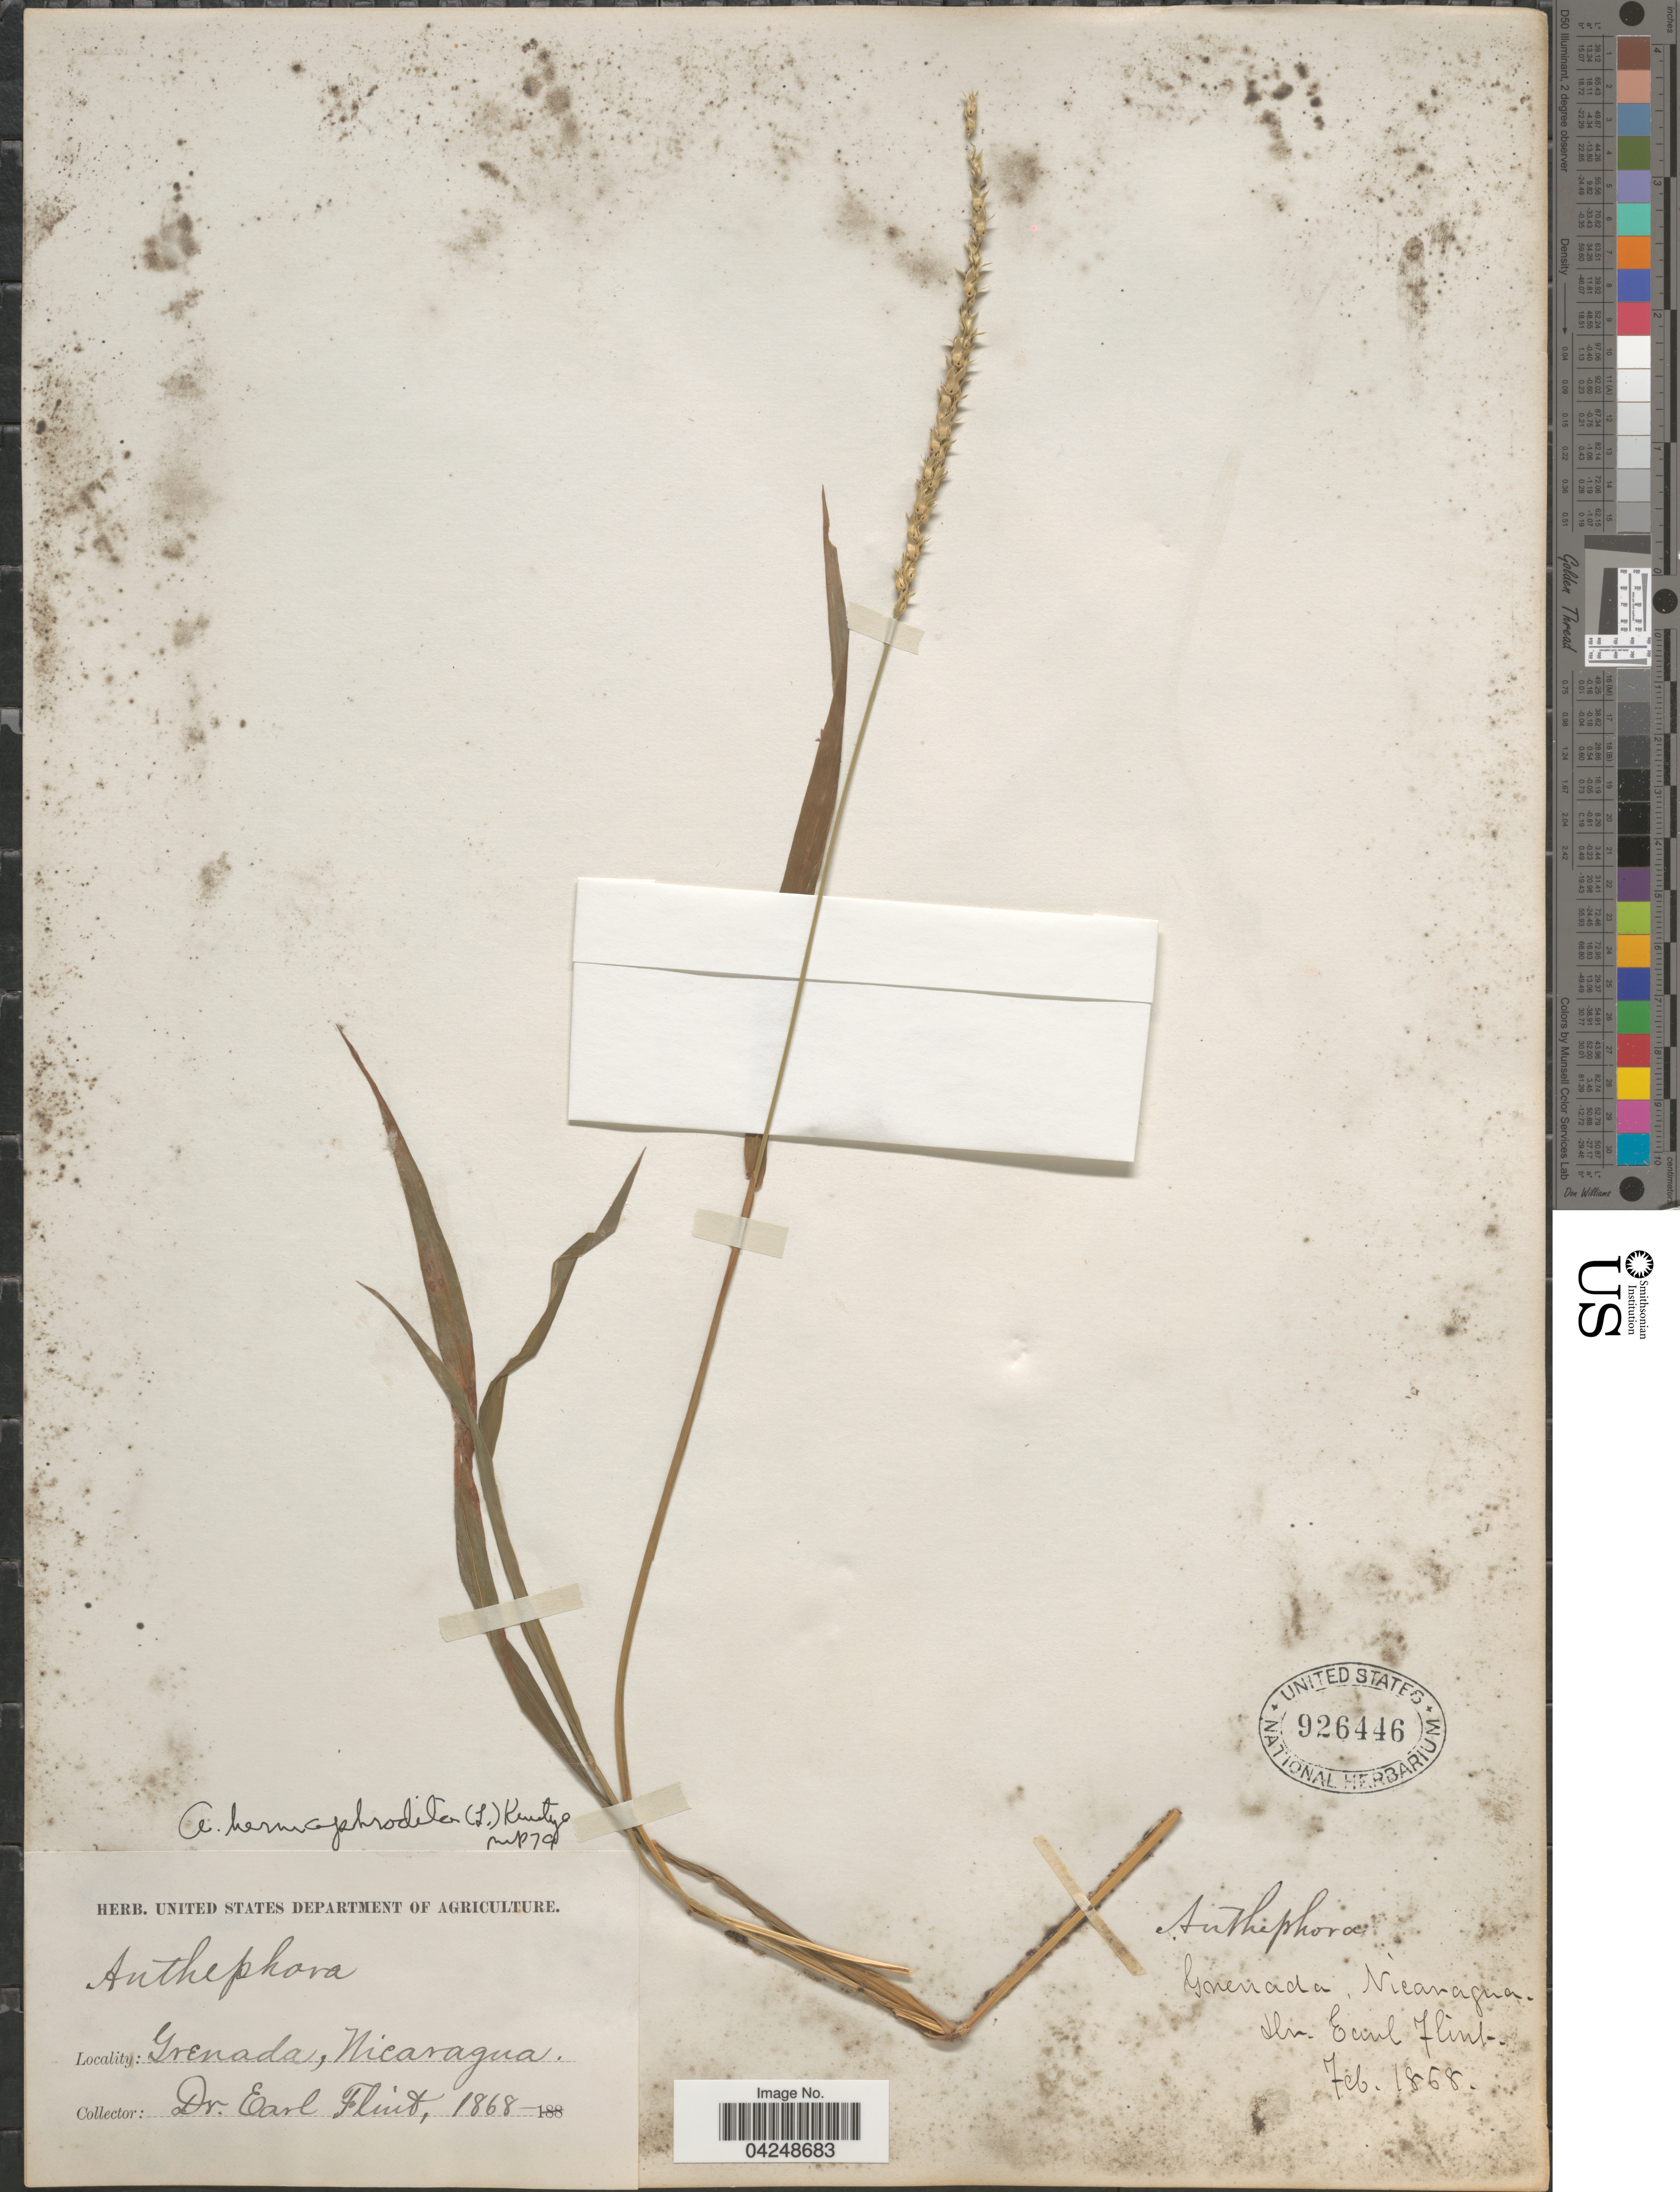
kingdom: Plantae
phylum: Tracheophyta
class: Liliopsida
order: Poales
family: Poaceae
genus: Anthephora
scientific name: Anthephora hermaphrodita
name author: (L.) Kuntze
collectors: E. Flint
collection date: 1868-02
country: Nicaragua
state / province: Granada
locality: Grenada.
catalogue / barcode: US 926446